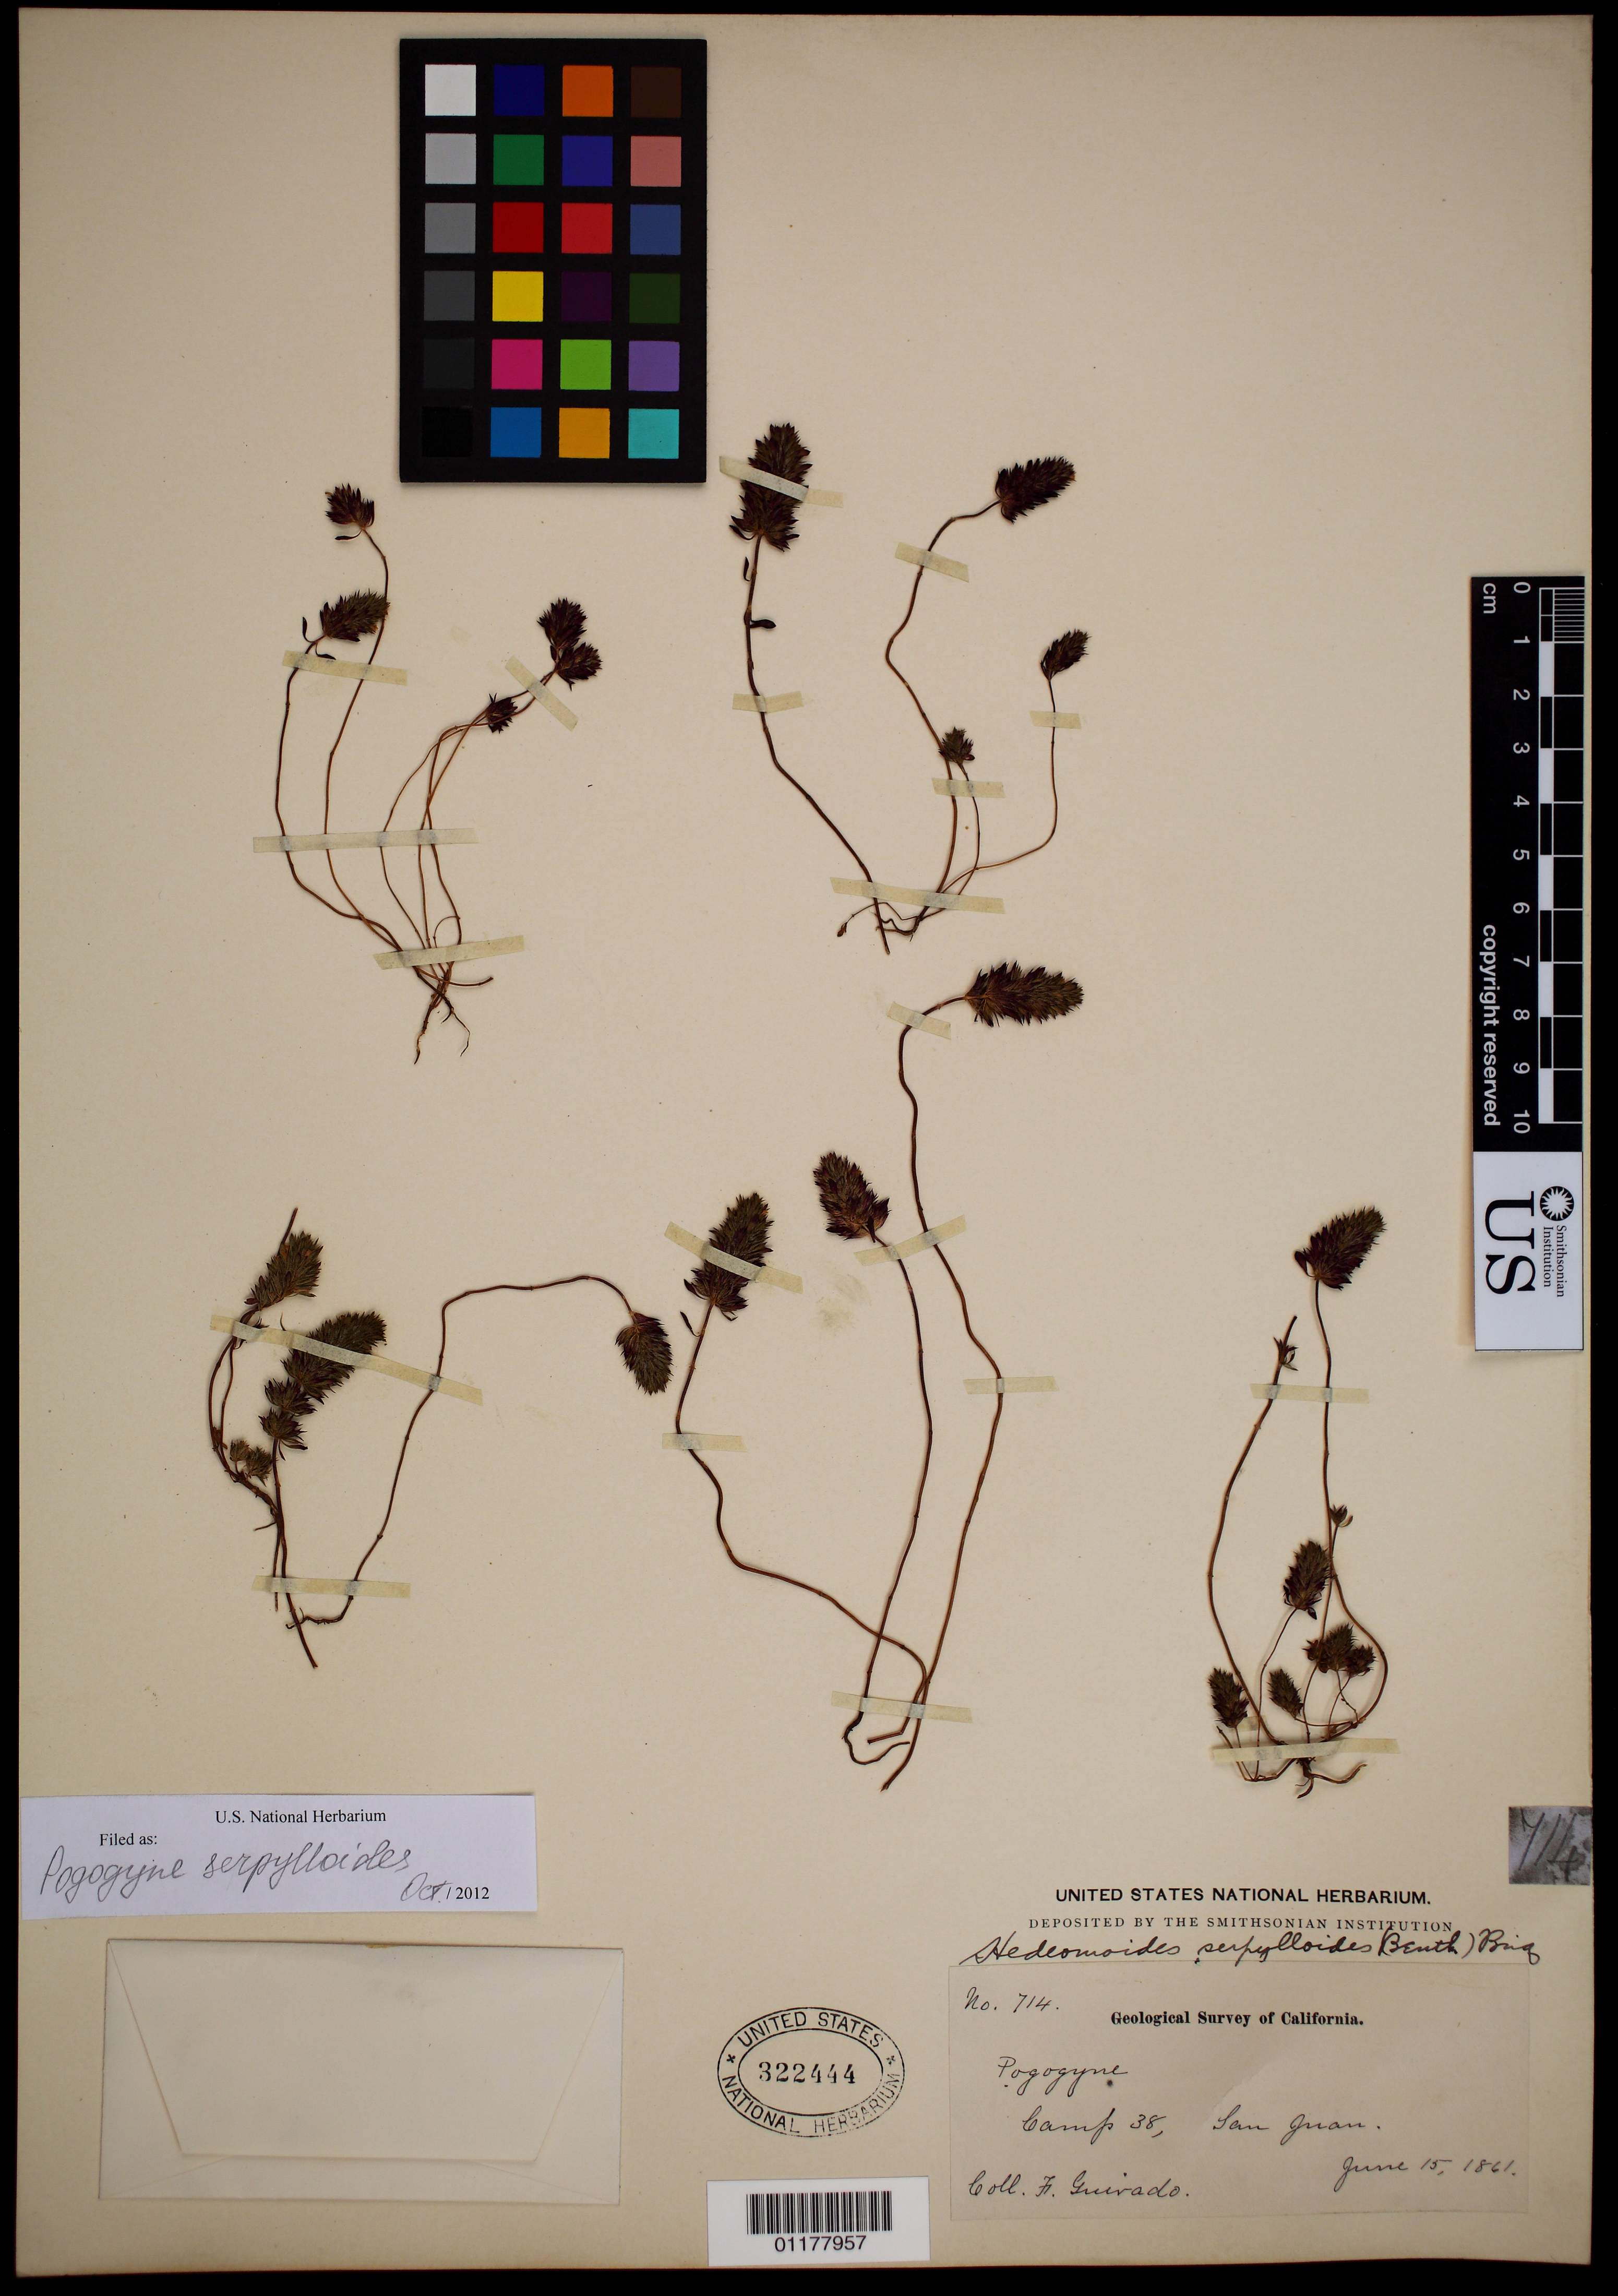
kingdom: Plantae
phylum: Tracheophyta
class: Magnoliopsida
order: Lamiales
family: Lamiaceae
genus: Pogogyne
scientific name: Pogogyne serpylloides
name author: (Torr.) A. Gray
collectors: F. Guirado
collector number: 714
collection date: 1861-06-15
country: United States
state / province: California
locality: Camp 38, San Juan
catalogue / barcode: US 322444